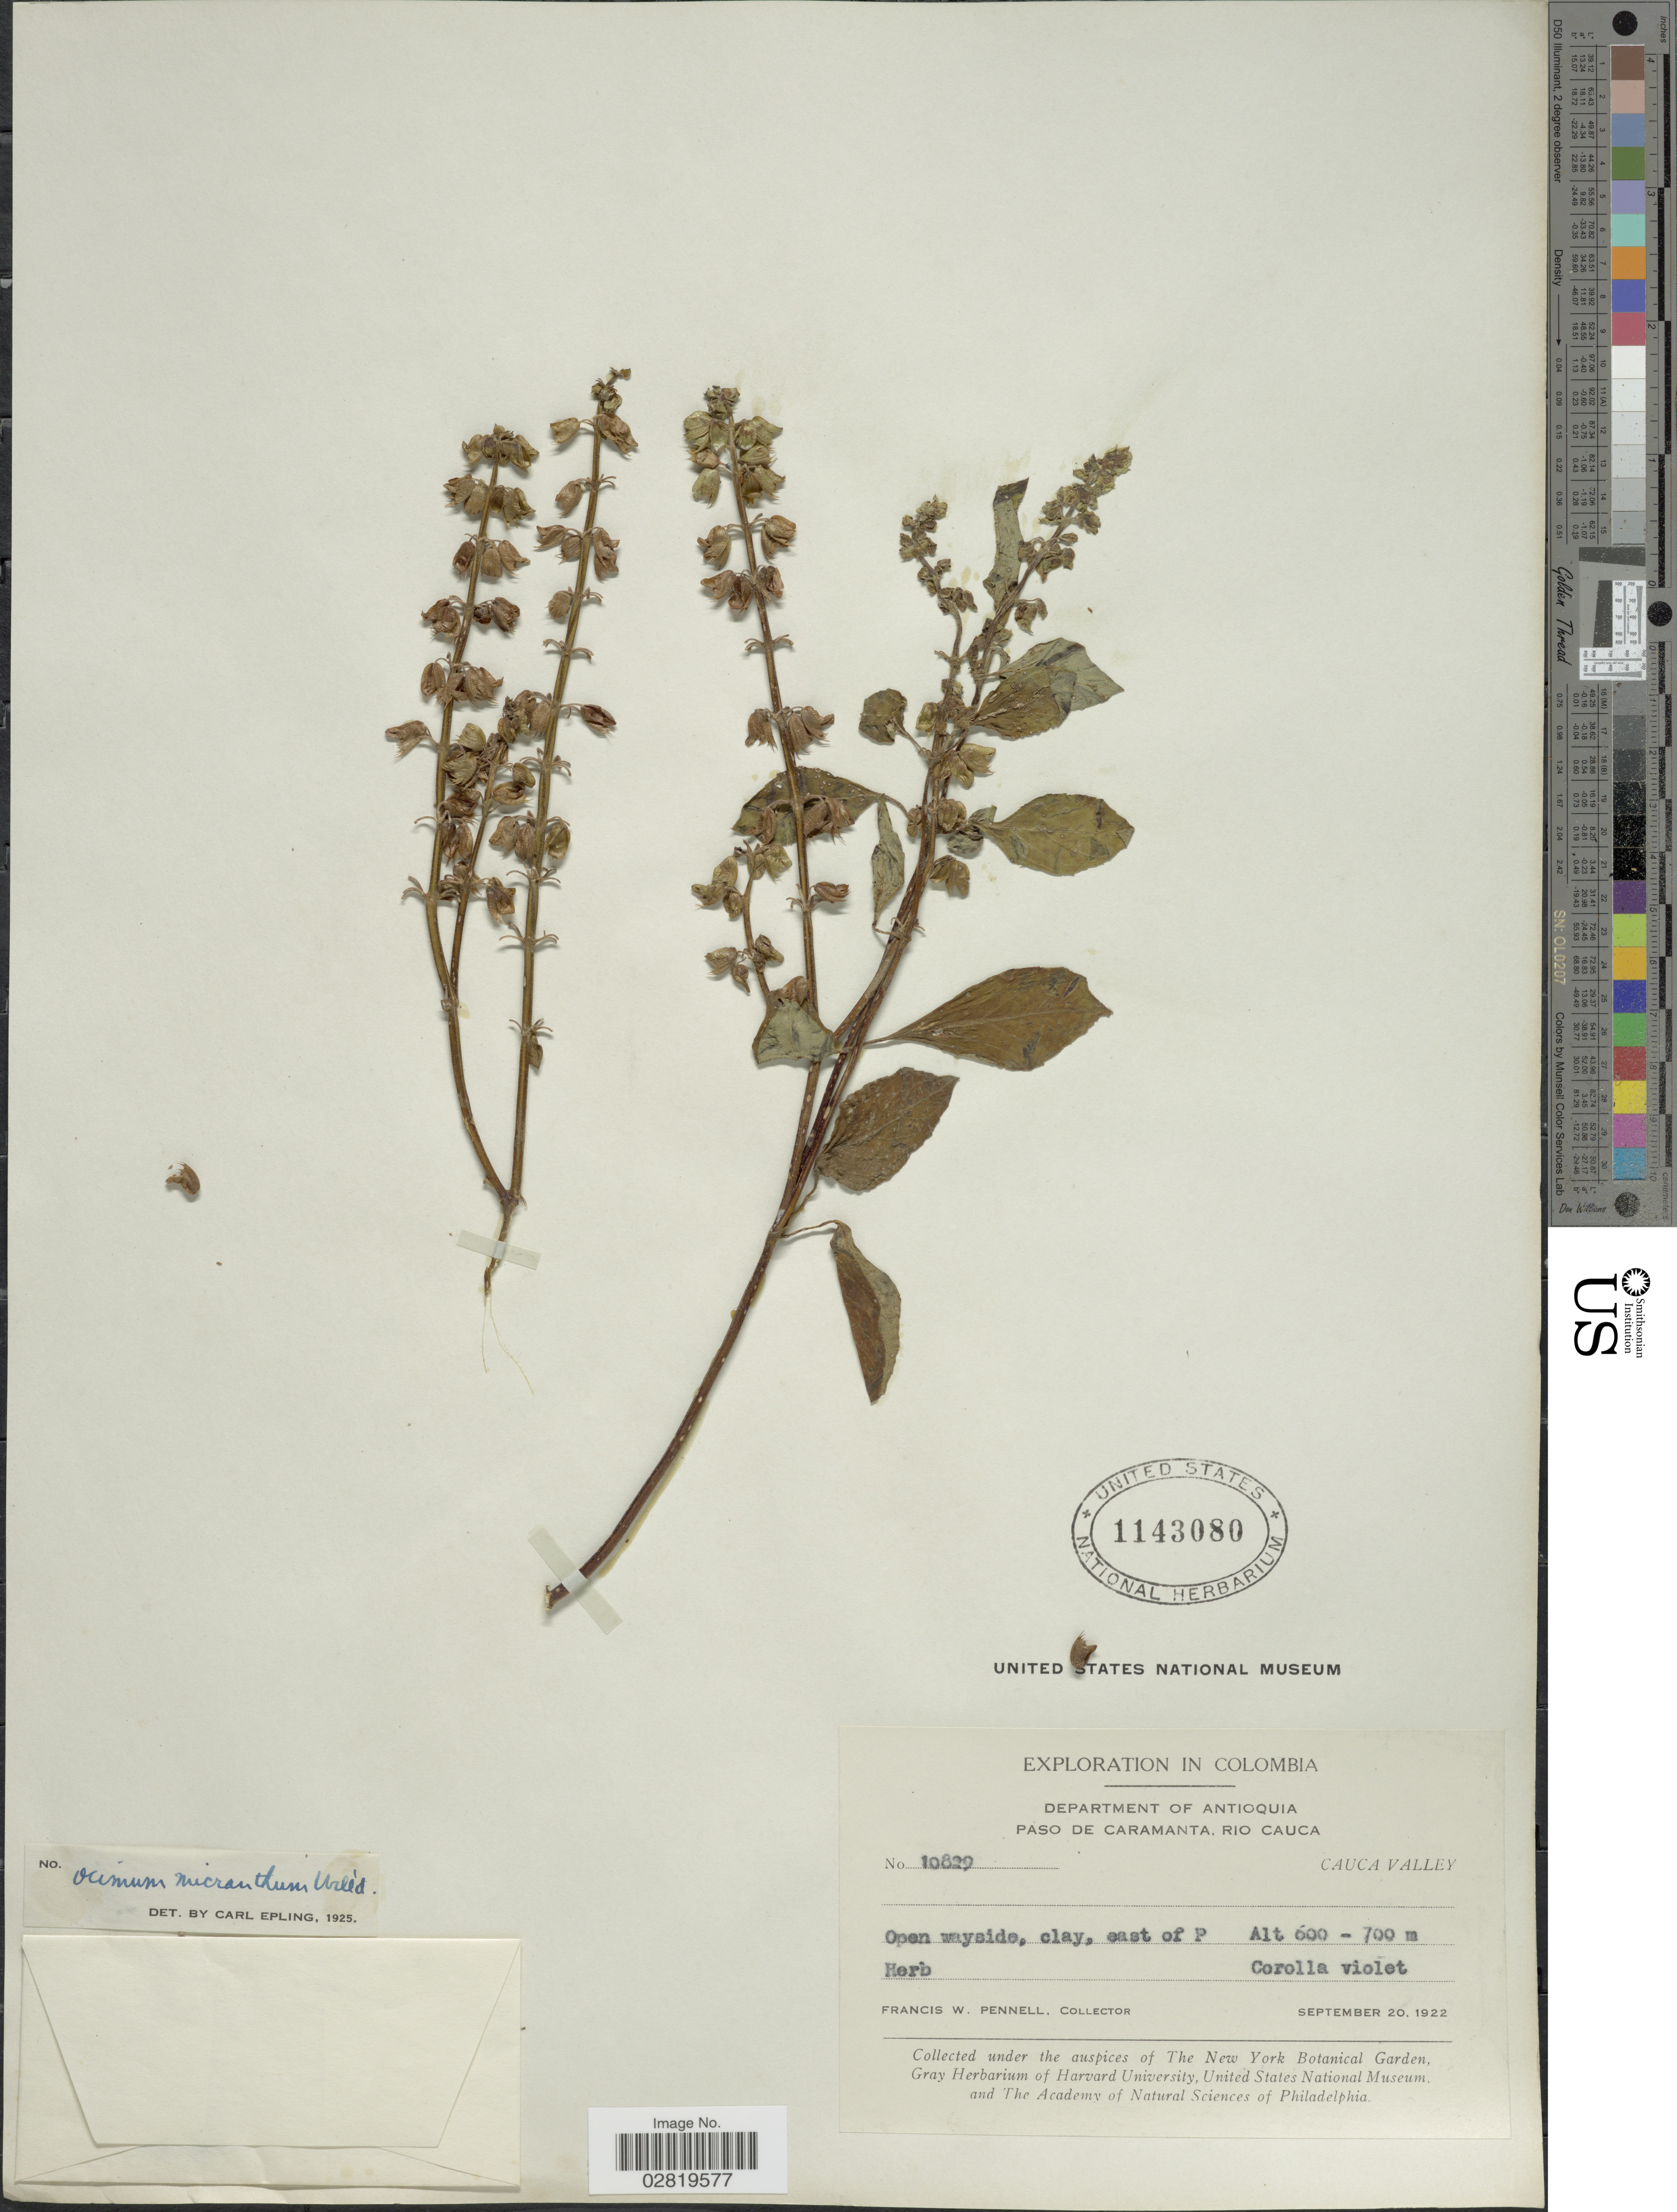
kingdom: Plantae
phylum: Tracheophyta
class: Magnoliopsida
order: Lamiales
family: Lamiaceae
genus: Ocimum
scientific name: Ocimum micranthum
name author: Willd.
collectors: F. W. Pennell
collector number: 10829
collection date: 1922-09-20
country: Colombia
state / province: Antioquia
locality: Department of Antioquia, Paso de Caramanta, Rio Cauca, Cauca Valley. East of P.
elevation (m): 600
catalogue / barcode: US 1143080